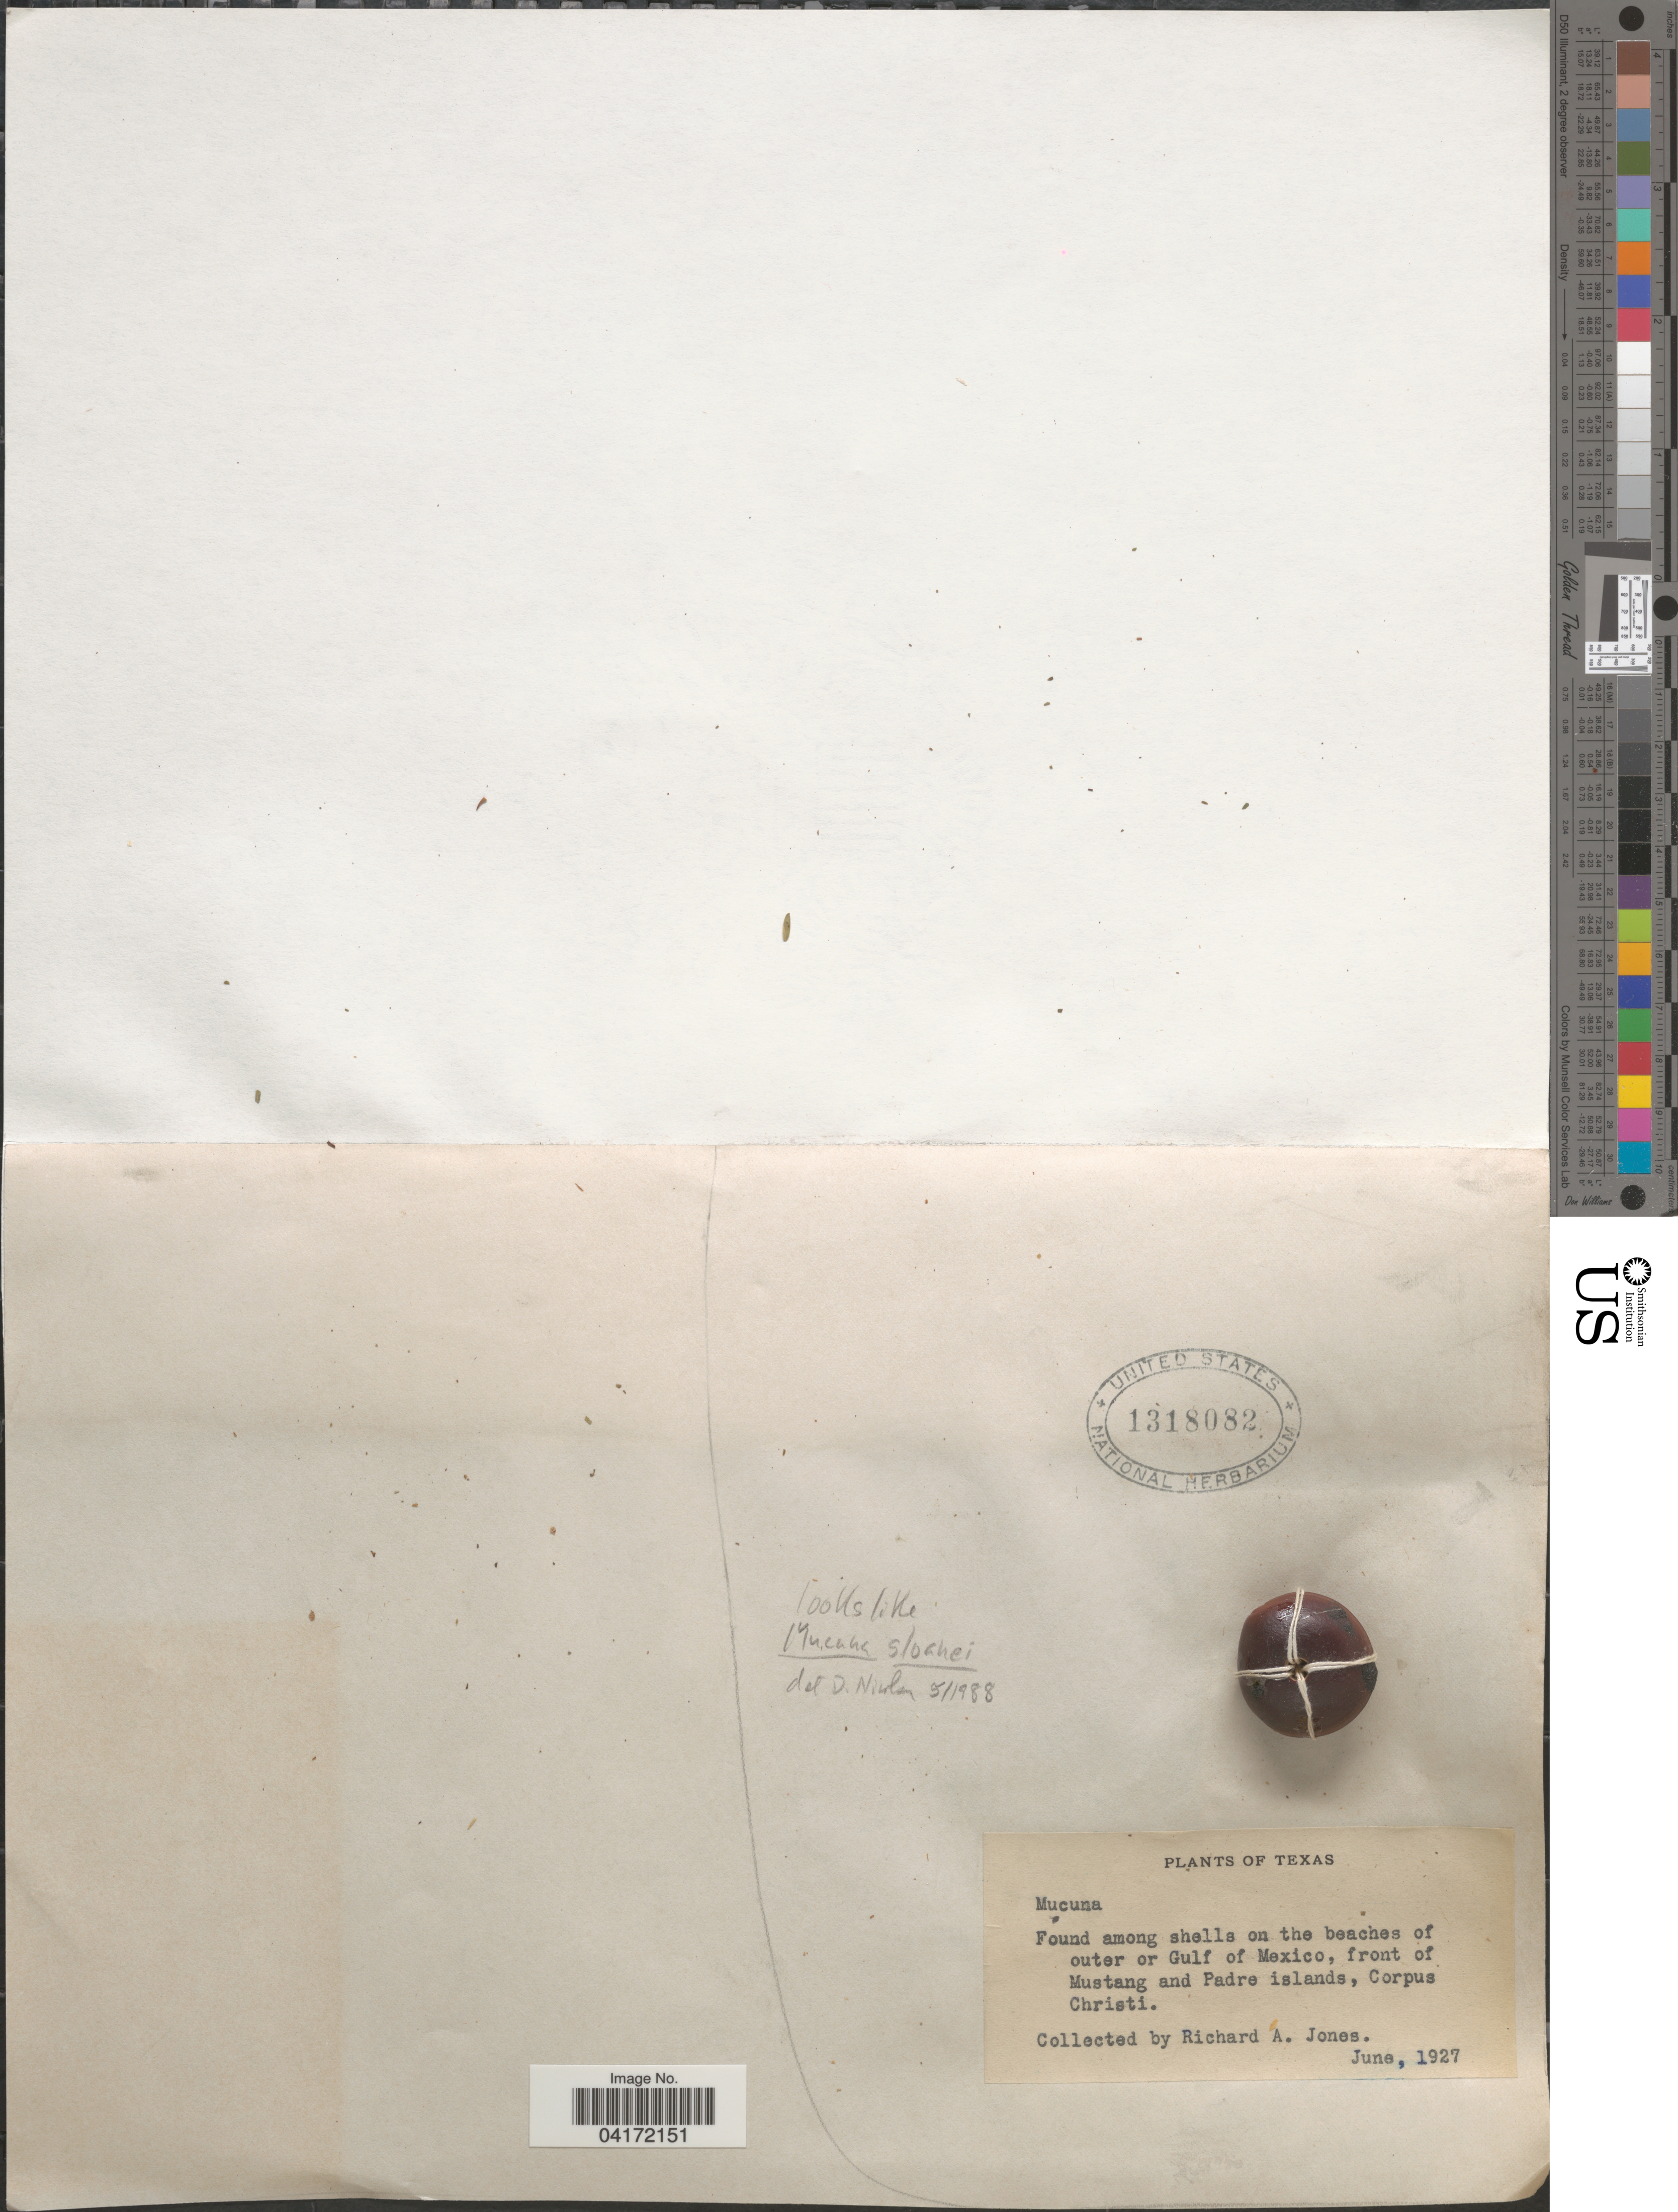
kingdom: Plantae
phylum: Tracheophyta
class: Magnoliopsida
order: Fabales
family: Fabaceae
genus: Mucuna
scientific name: Mucuna sloanei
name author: Fawc. & Rendle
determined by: Nicolson, Dan H.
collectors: R. A. Jones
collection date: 1927-06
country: United States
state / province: Texas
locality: Among shells on the beaches of outer or Gulf of Mexico, front of Mustang and Padre islands, Corpus Christi.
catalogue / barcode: US 1318082